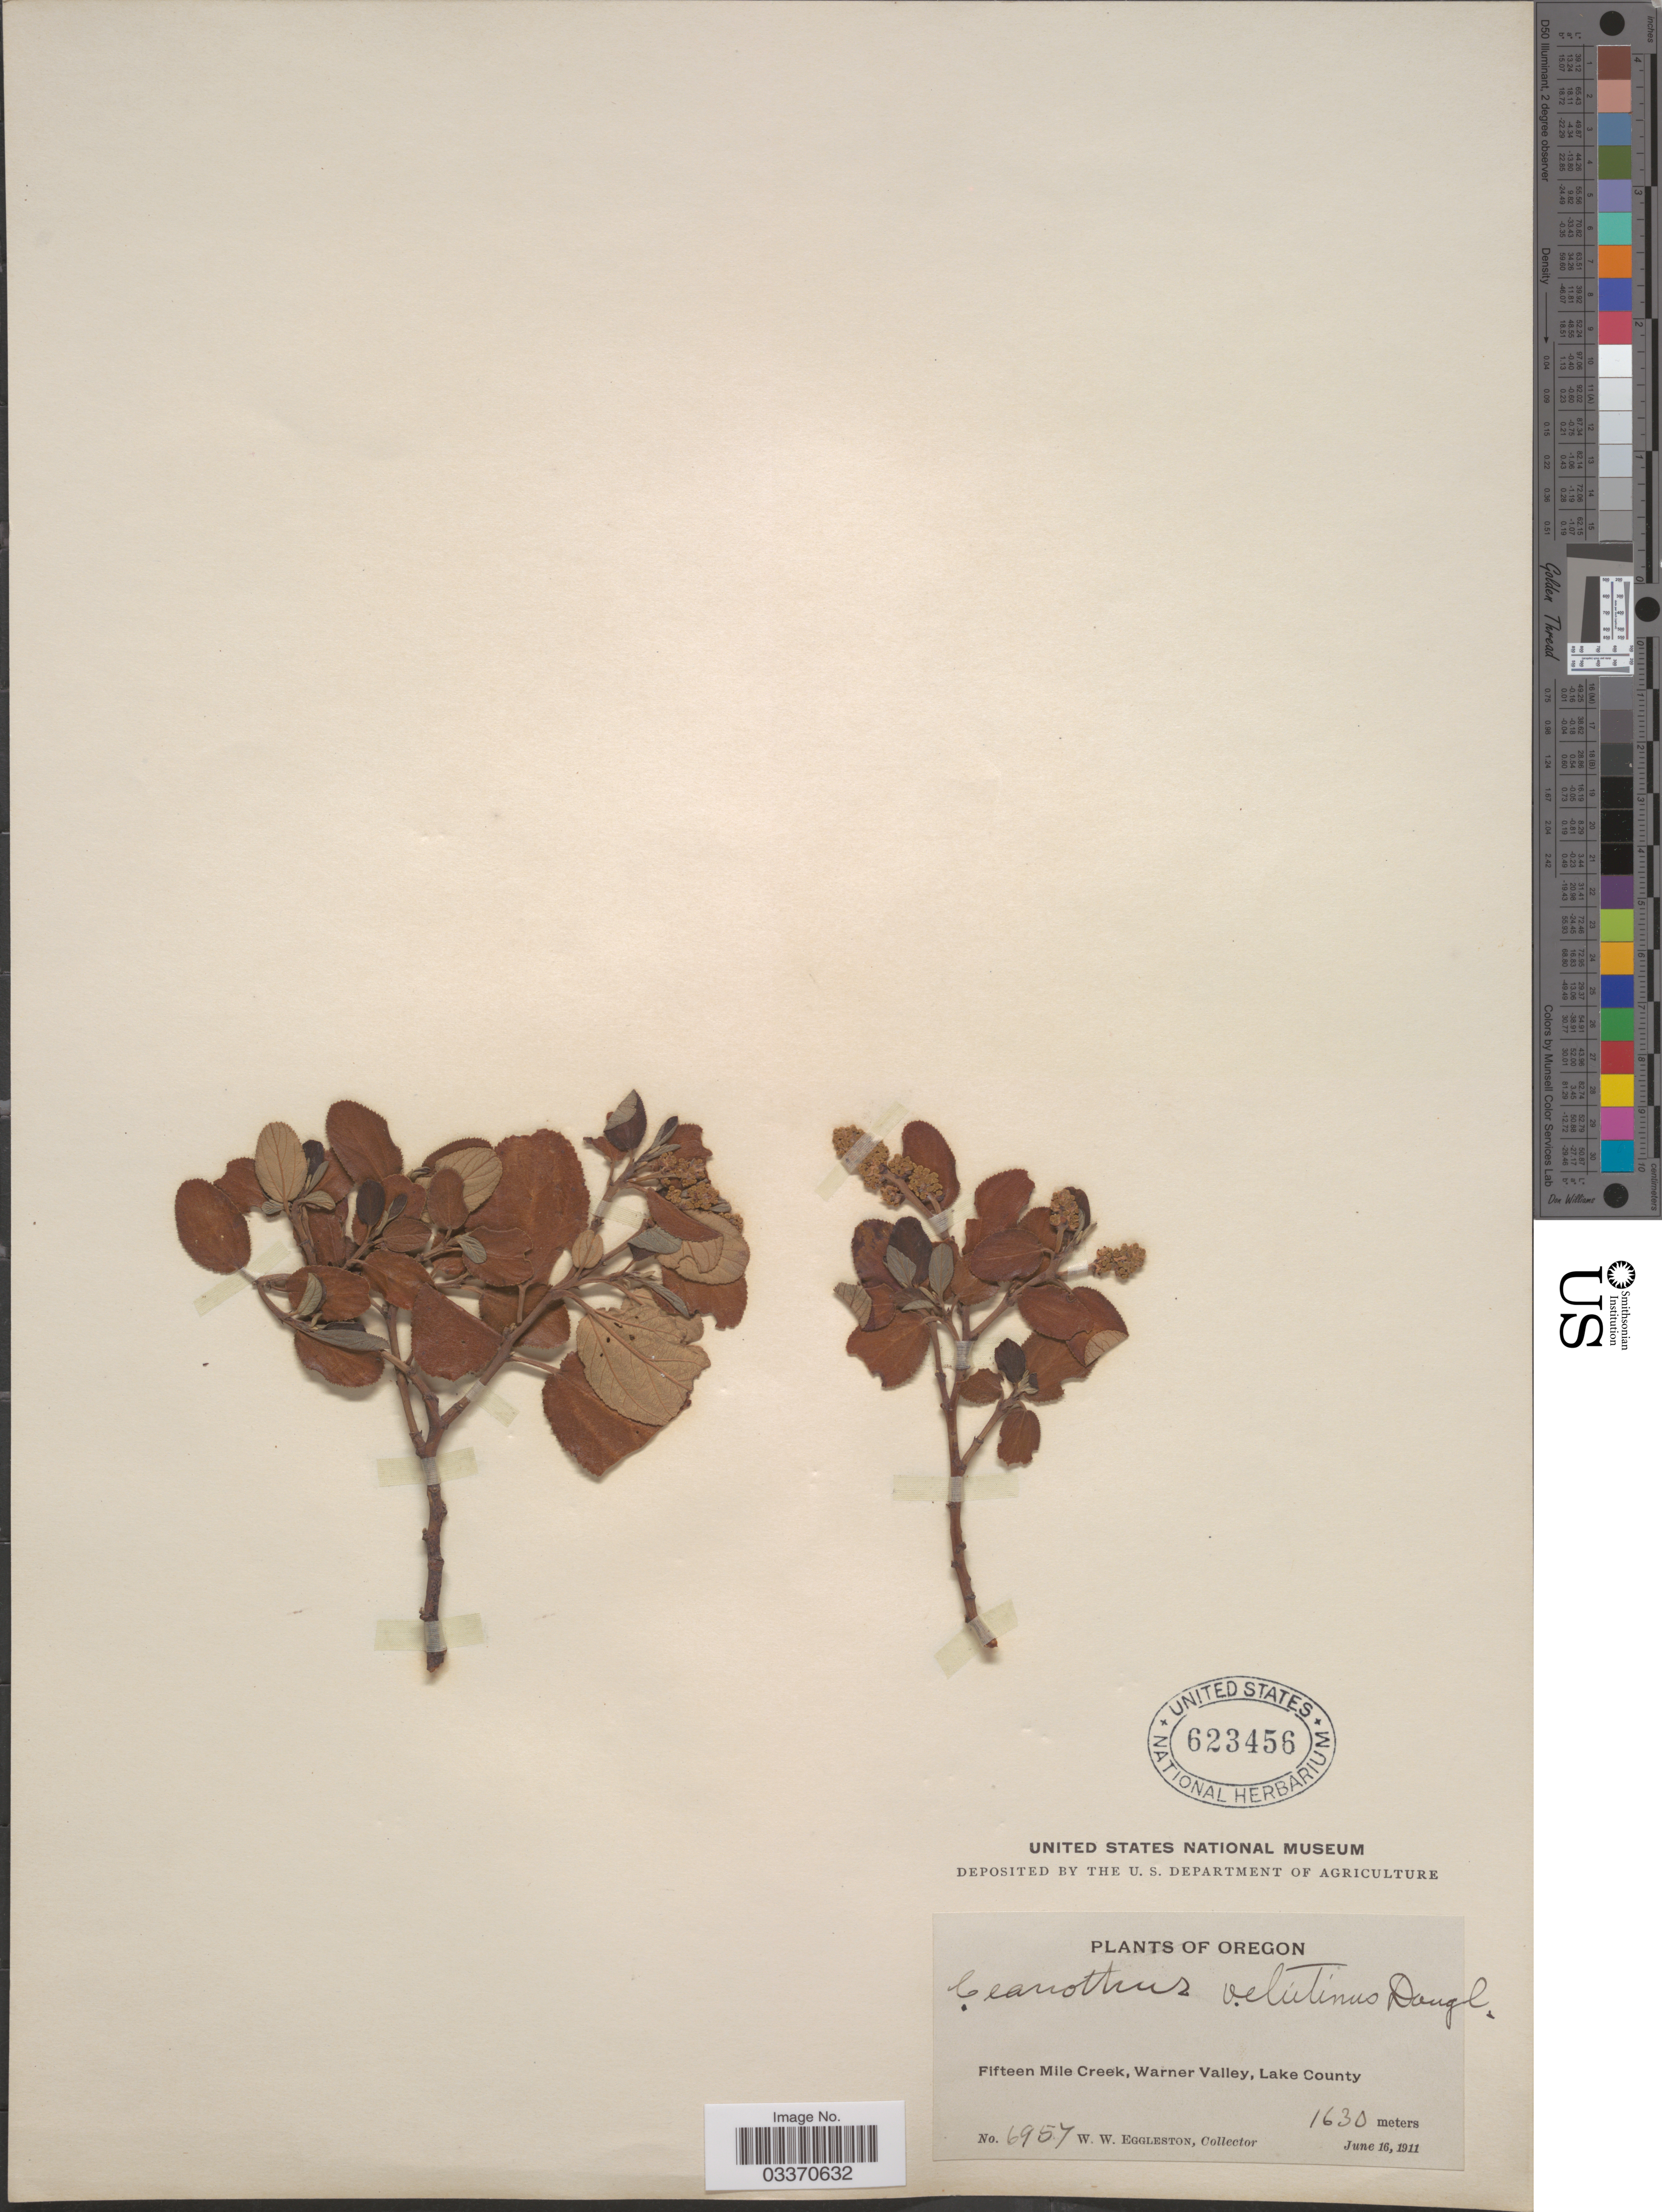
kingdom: Plantae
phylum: Tracheophyta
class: Magnoliopsida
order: Rosales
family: Rhamnaceae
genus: Ceanothus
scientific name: Ceanothus velutinus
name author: Douglas ex Hook.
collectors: W. W. Eggleston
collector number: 6957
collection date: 1911-06-16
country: United States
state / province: Oregon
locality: Fifteen Mile Creek, Warner Valley, Lake County.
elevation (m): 1630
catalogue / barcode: US 623456